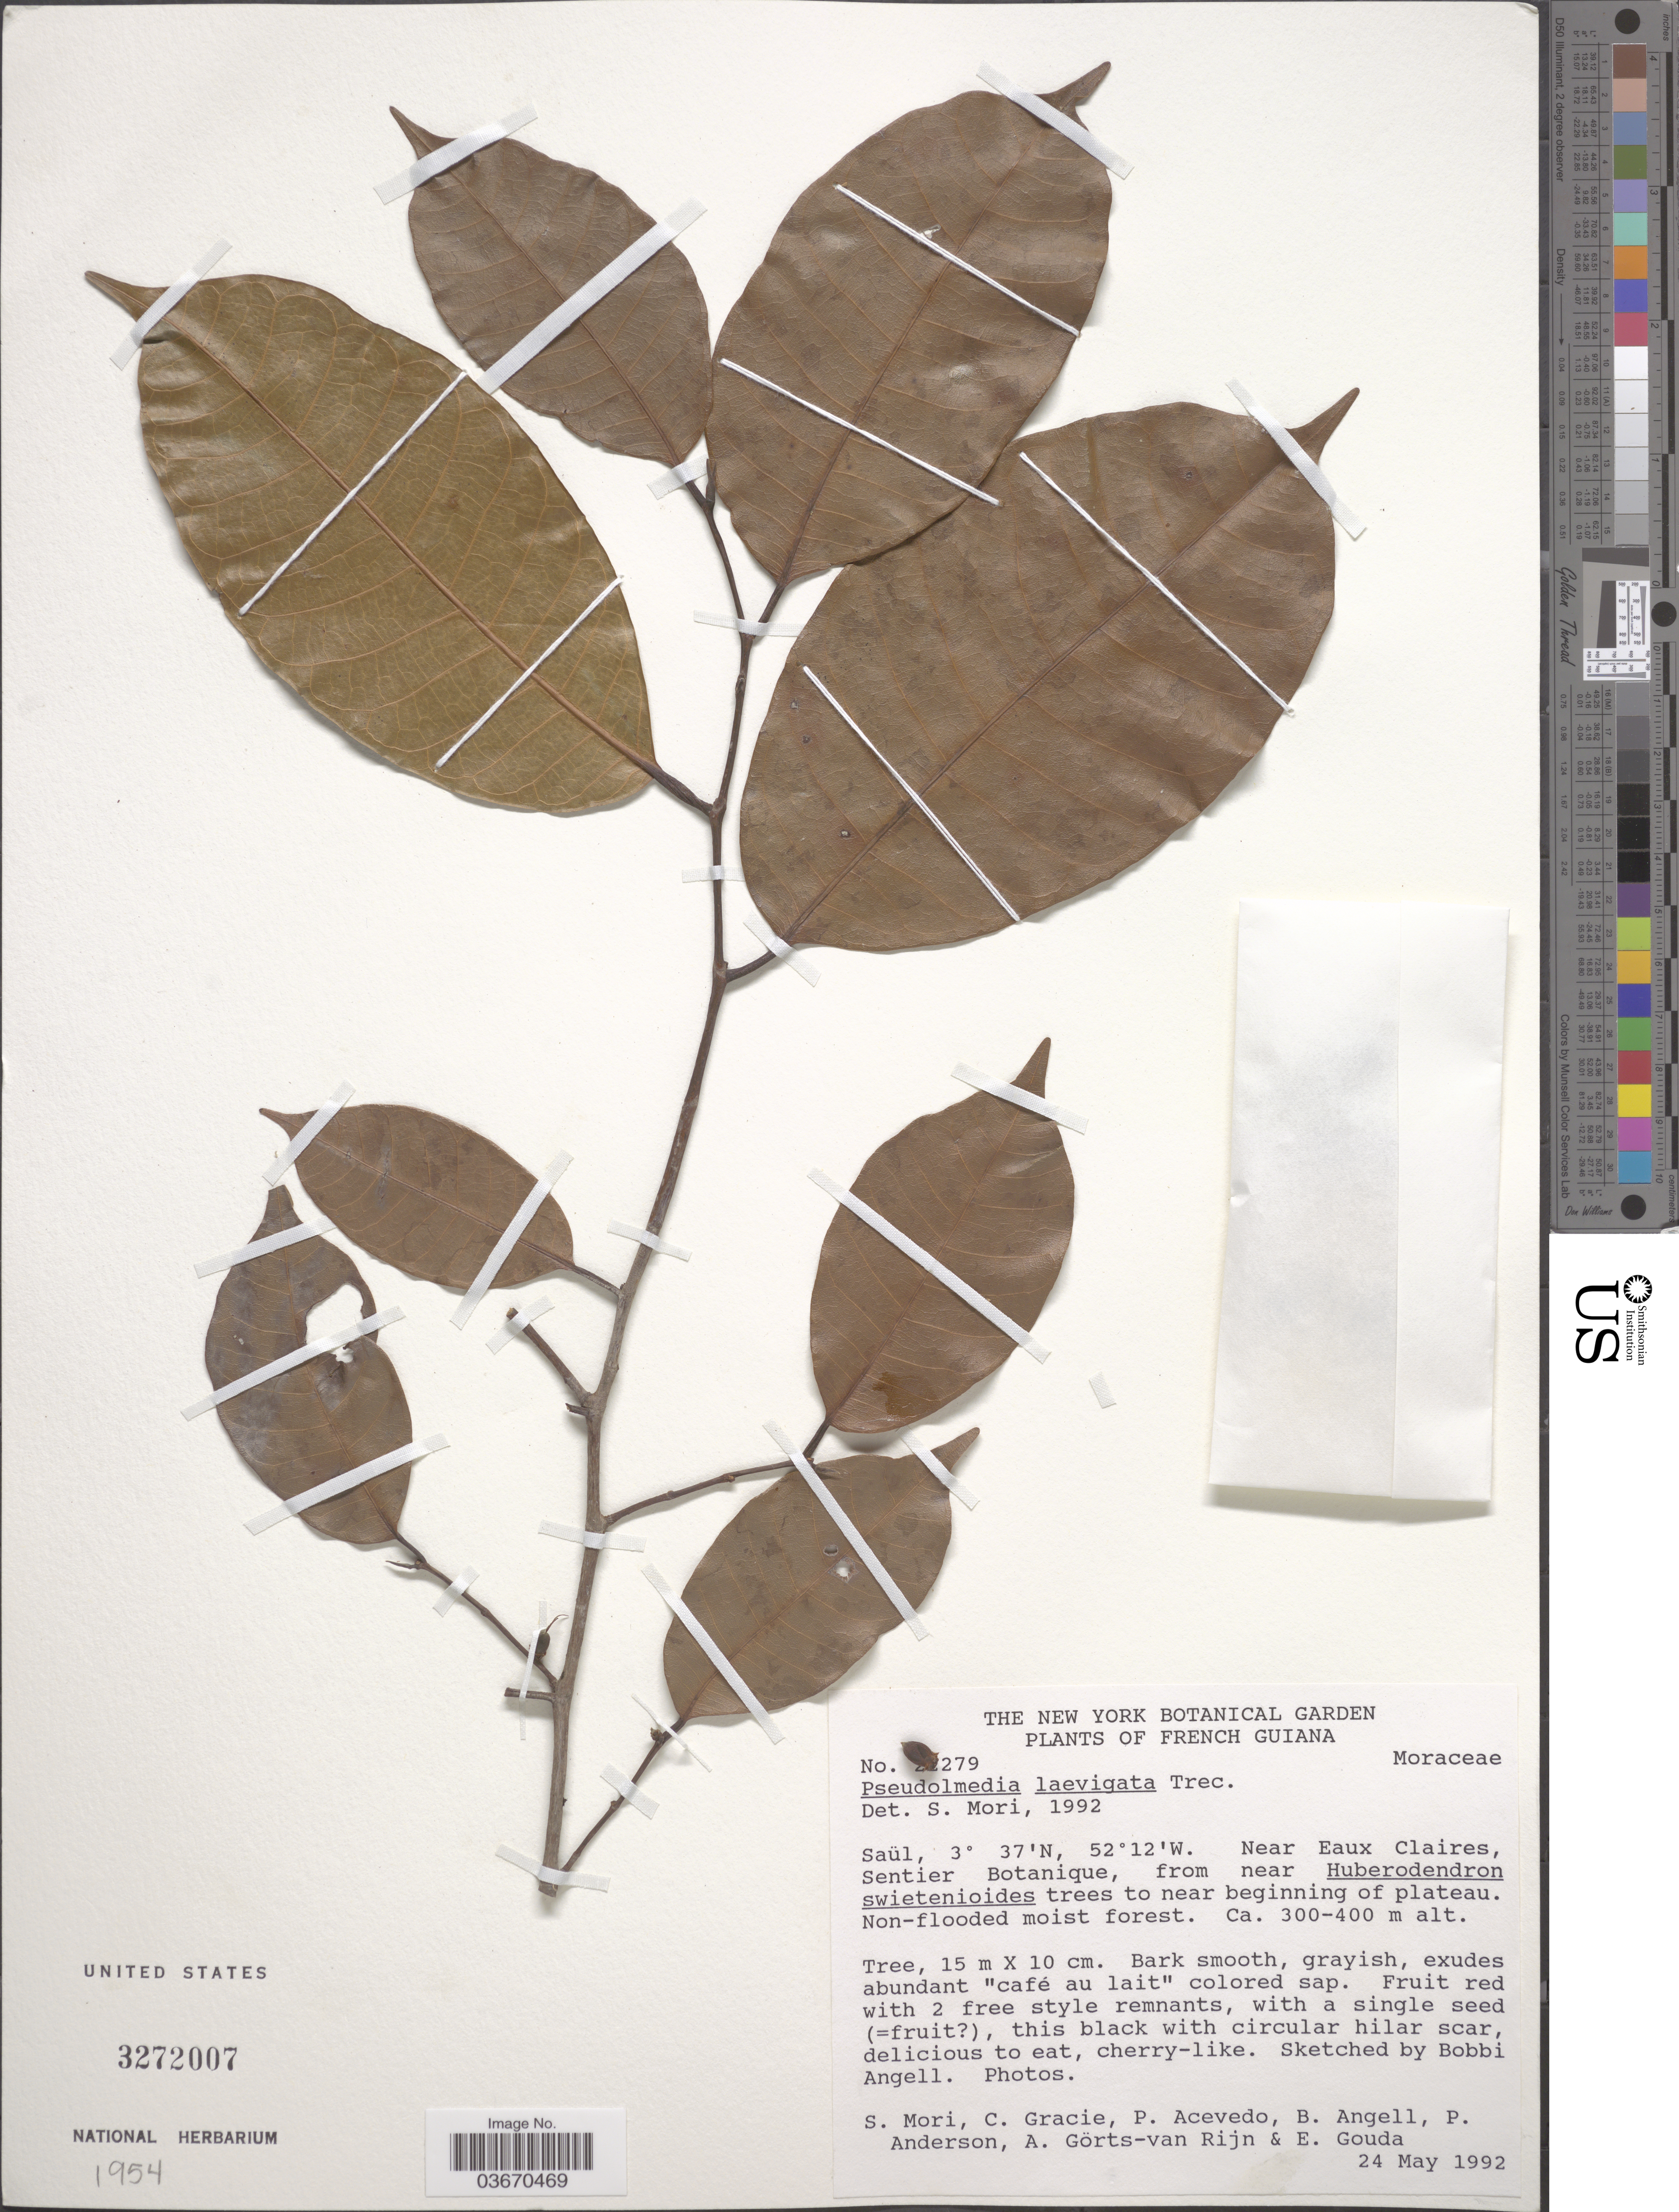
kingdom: Plantae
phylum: Tracheophyta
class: Magnoliopsida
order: Rosales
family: Moraceae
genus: Pseudolmedia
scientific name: Pseudolmedia laevigata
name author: Trécul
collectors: S. Mori, C. A. Gracie, P. Acevedo-Rodr., Bobbi Angell & et al.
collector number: !279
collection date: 1992-05-24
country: French Guiana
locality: Saül. Near Eaux Claires, Sentier Botanique.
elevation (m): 300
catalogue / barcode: US 3272007